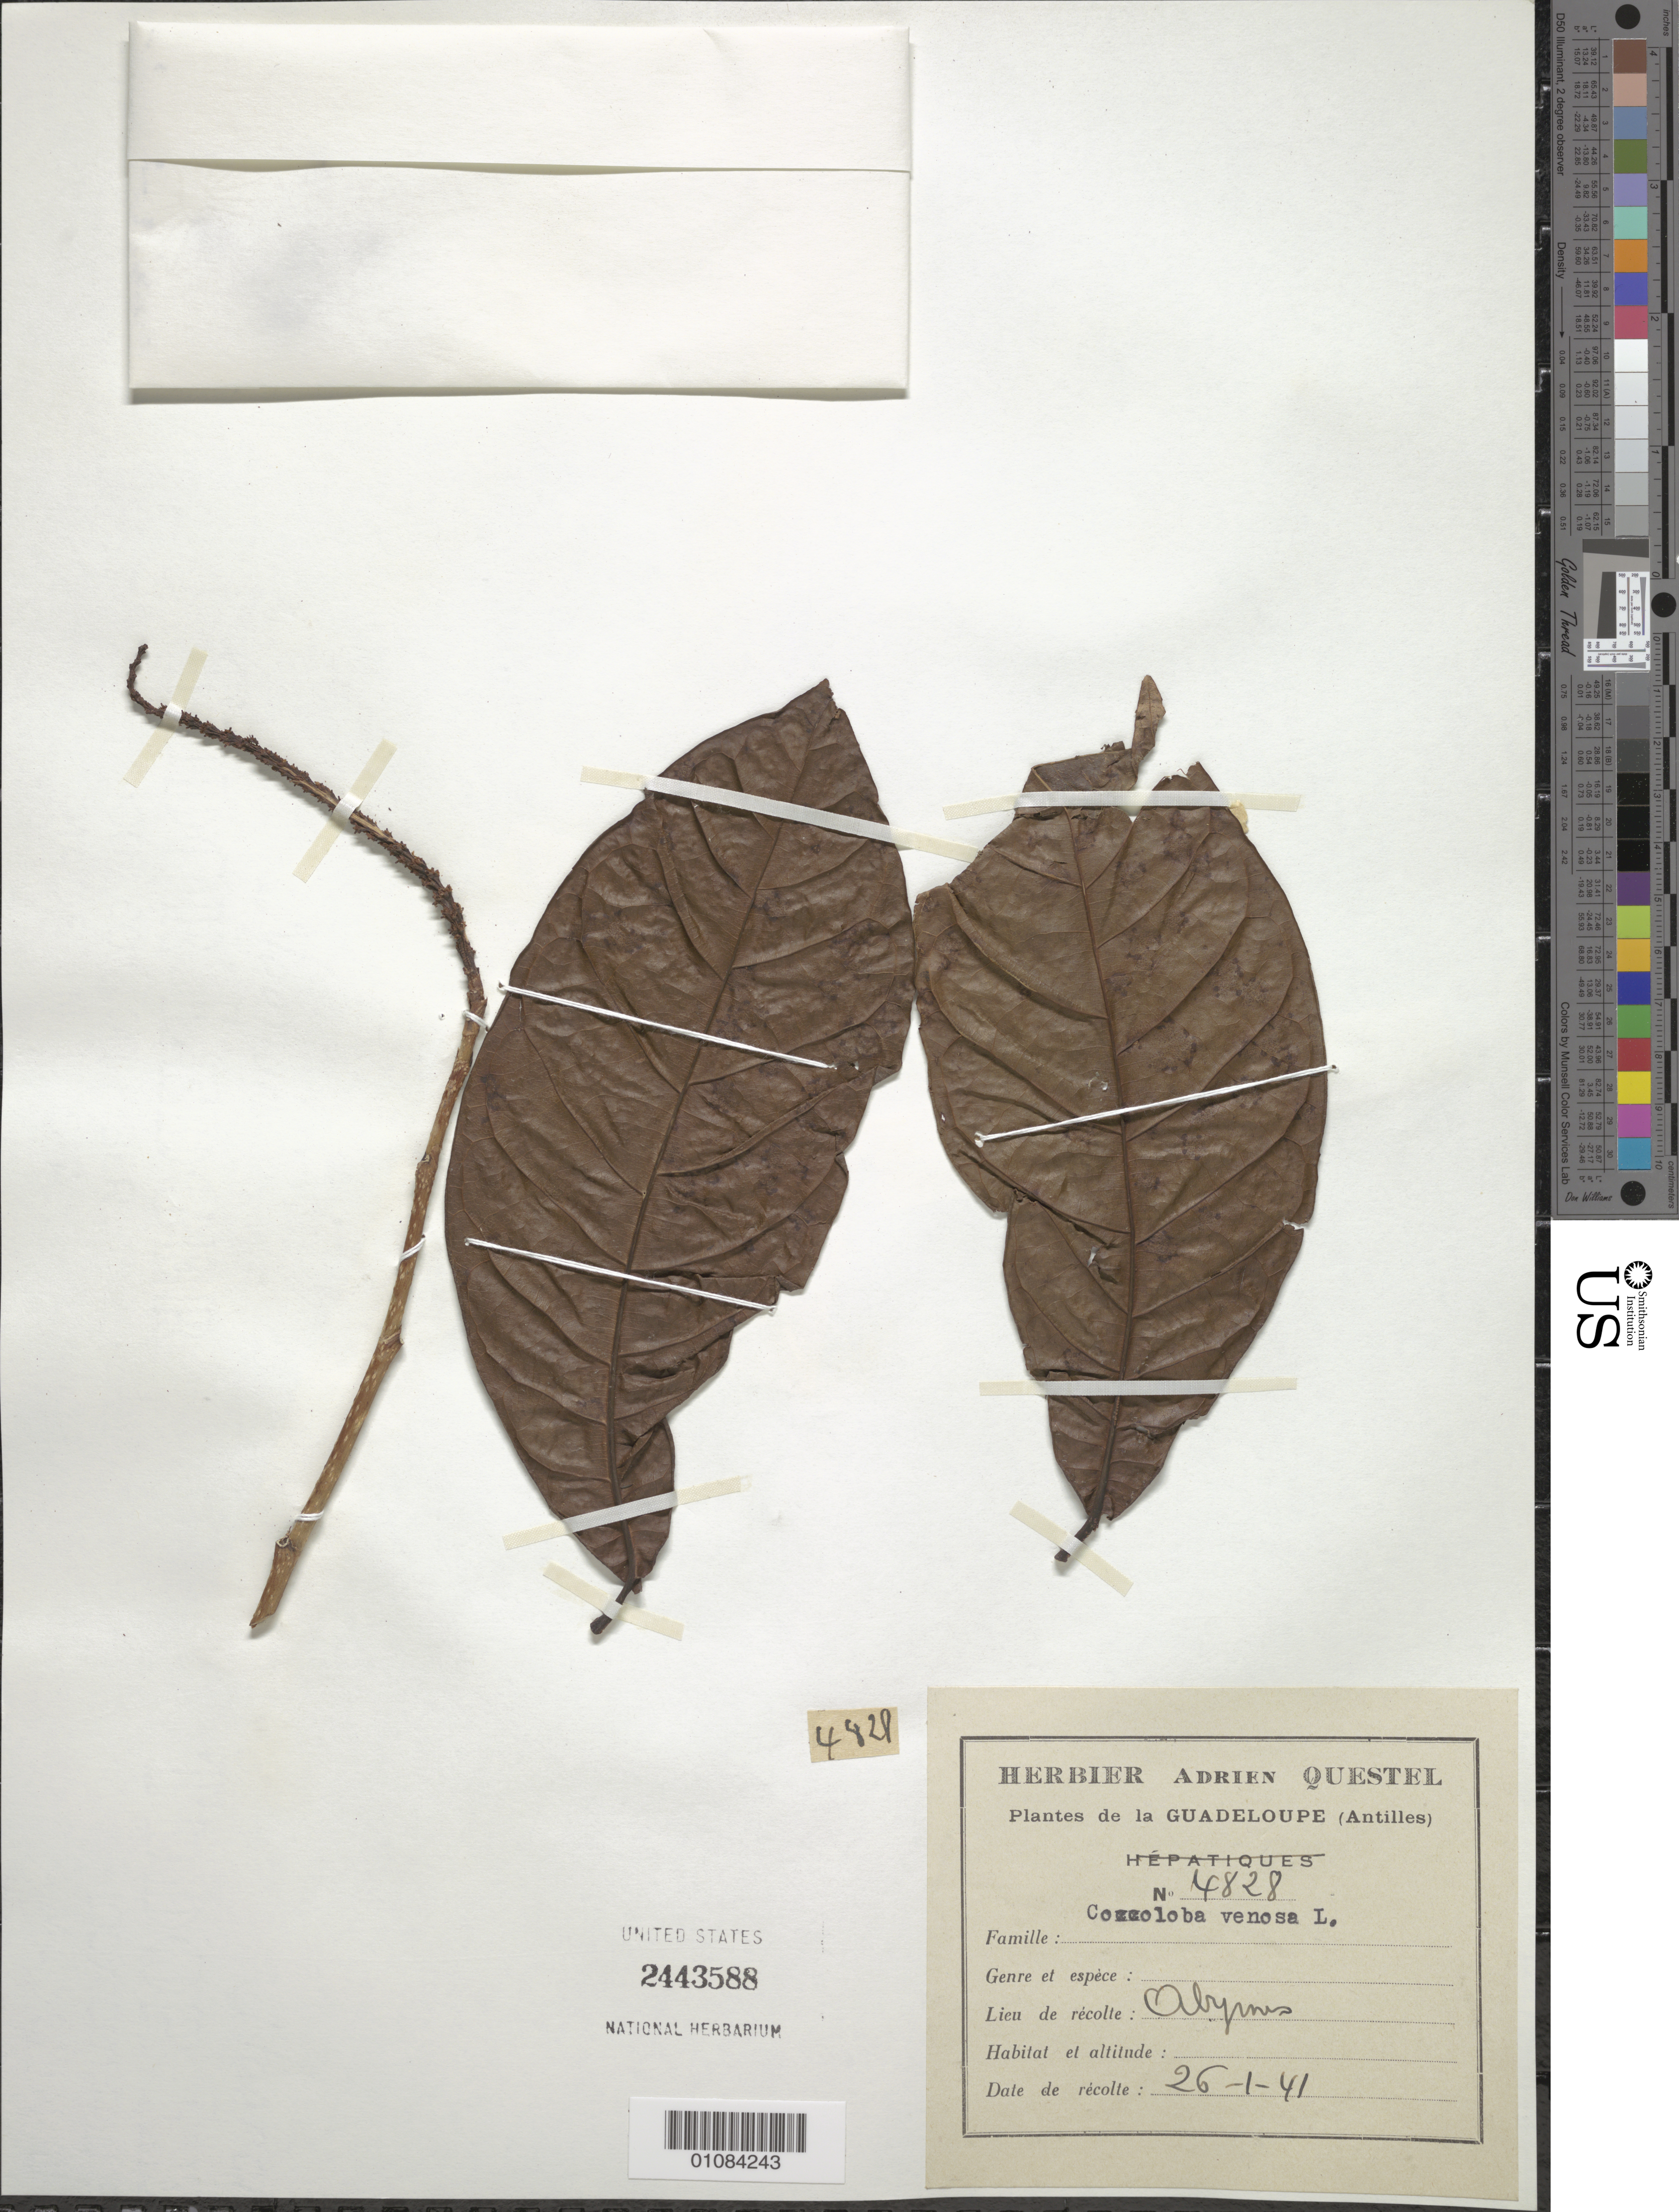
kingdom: Plantae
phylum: Tracheophyta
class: Magnoliopsida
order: Caryophyllales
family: Polygonaceae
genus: Coccoloba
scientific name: Coccoloba venosa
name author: L.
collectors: A. Questel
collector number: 24828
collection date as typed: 26 Jan 1941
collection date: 1941-01-26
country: Guadeloupe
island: Grande Terre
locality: Abymes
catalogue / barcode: US 2443588